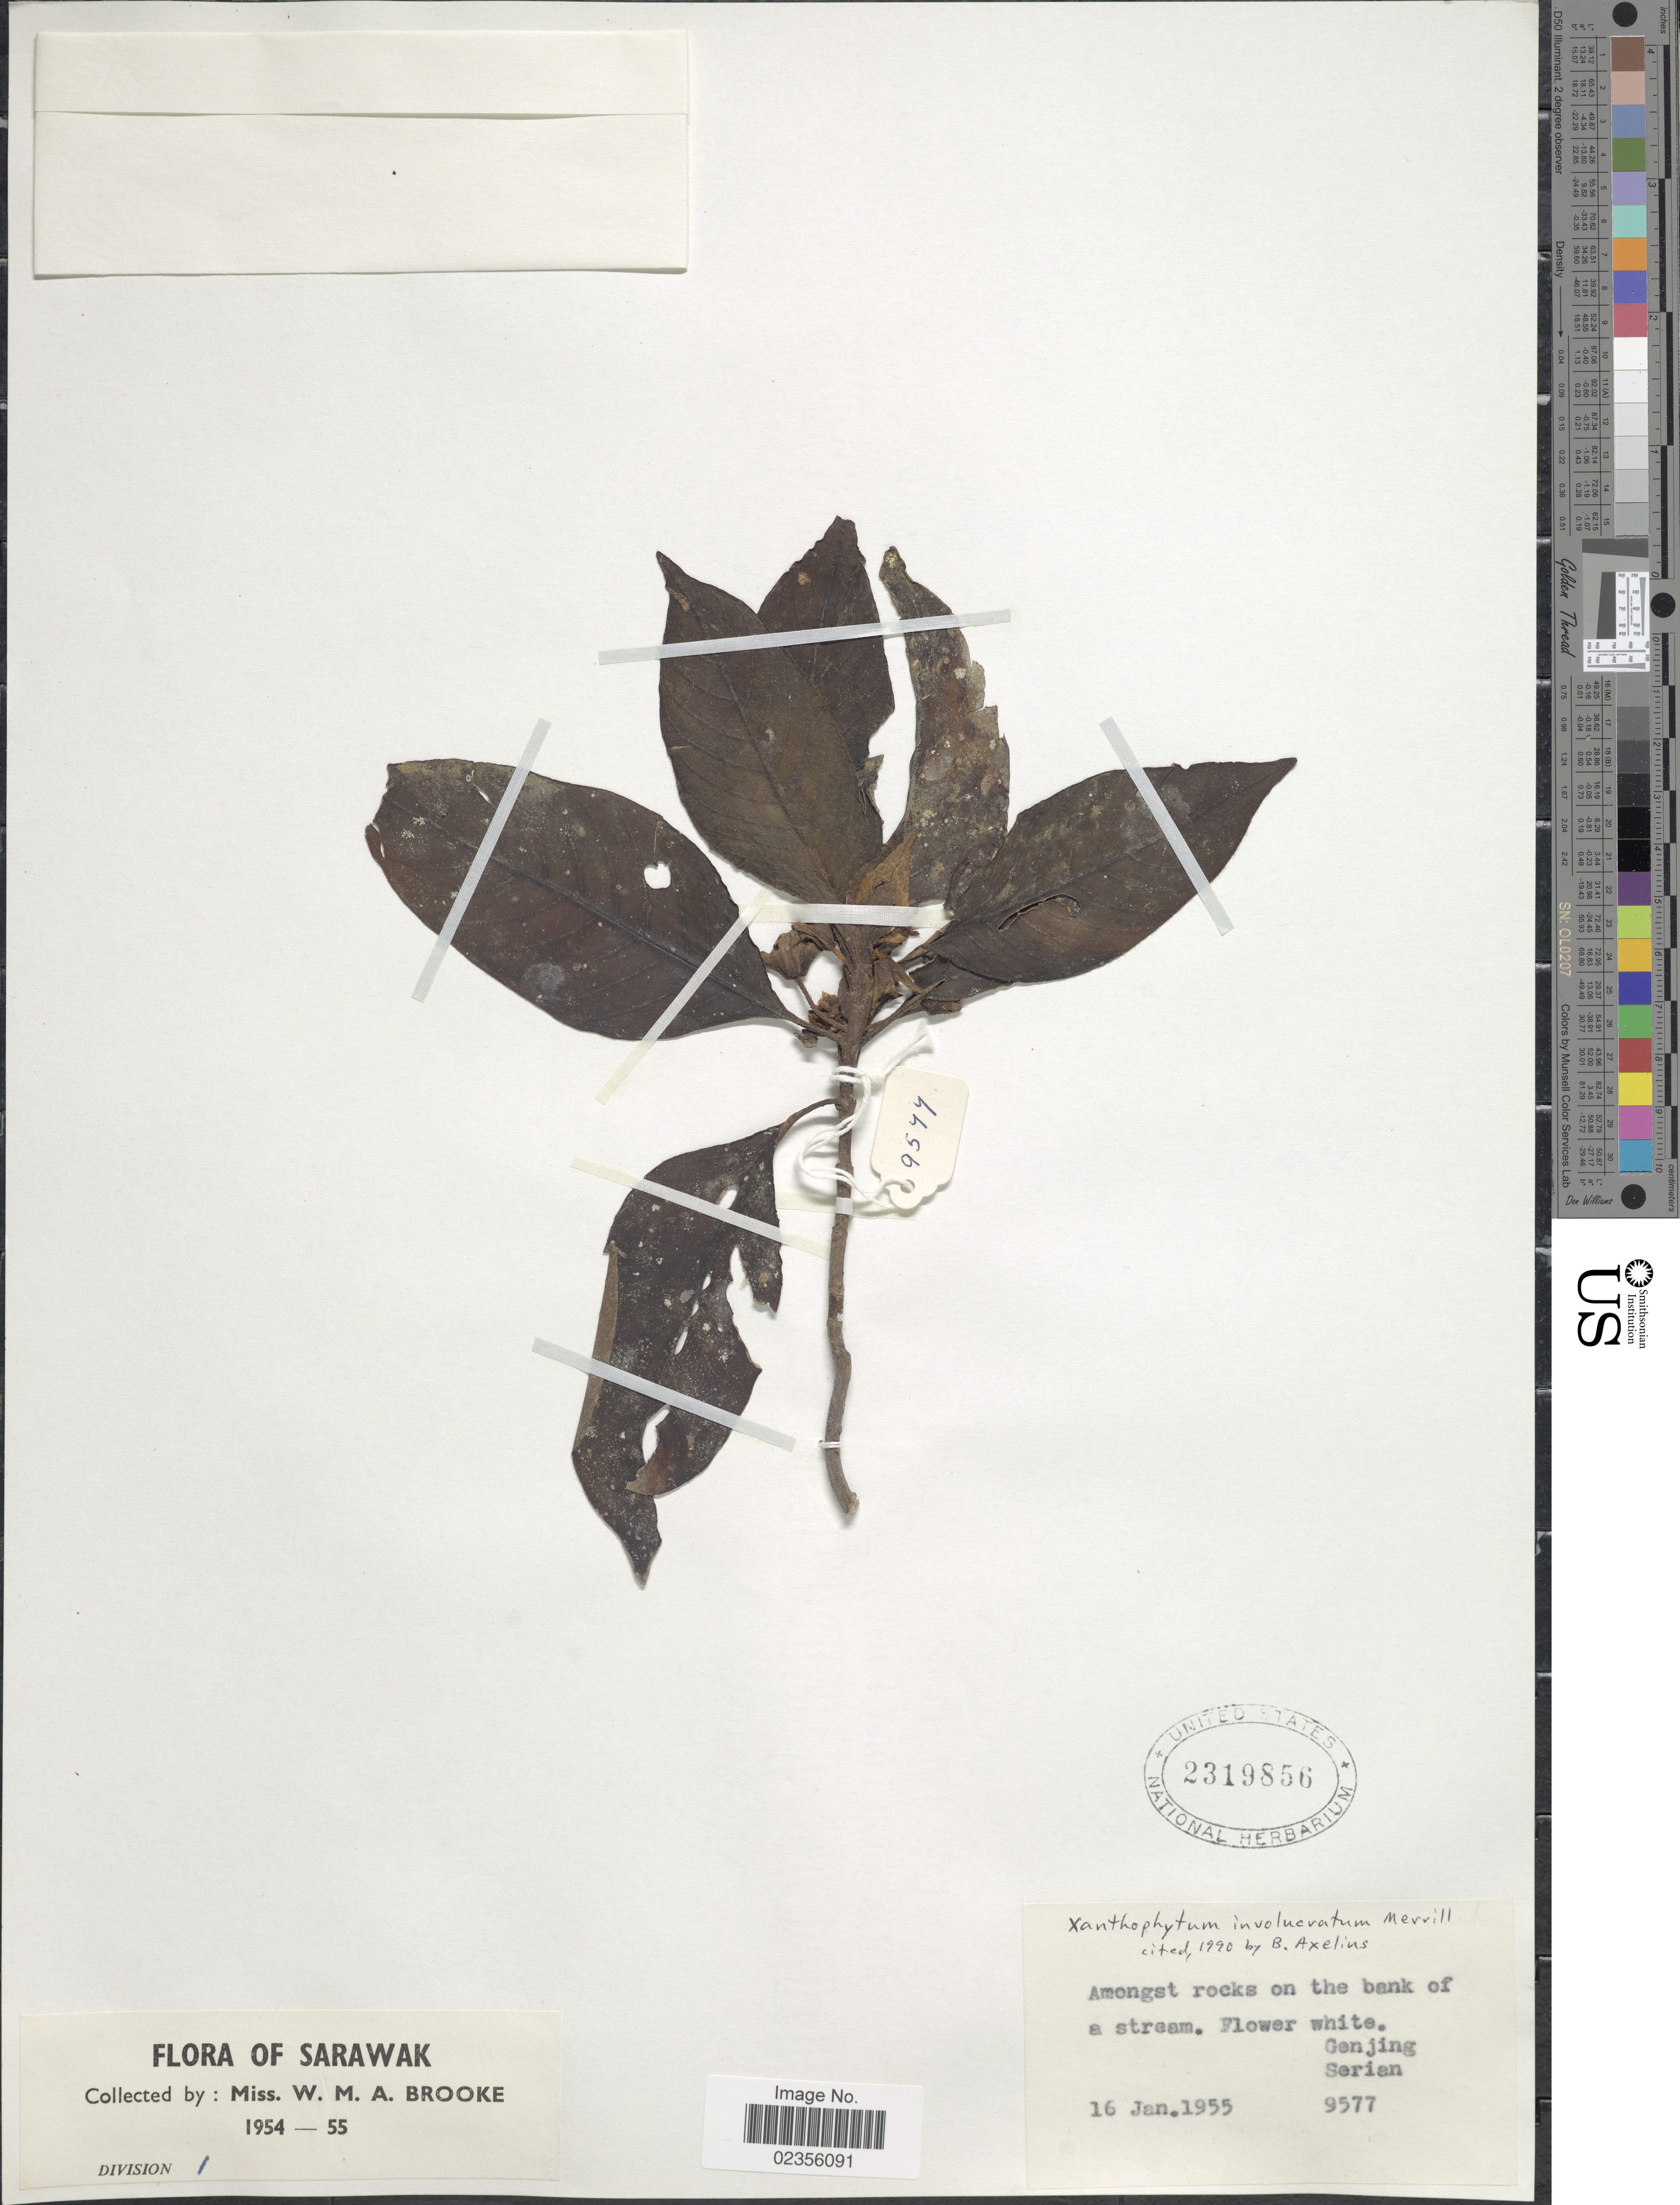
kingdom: Plantae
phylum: Tracheophyta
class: Magnoliopsida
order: Gentianales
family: Rubiaceae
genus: Xanthophytum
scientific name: Xanthophytum involucratum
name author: Merr.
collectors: W. Brooke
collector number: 9577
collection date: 1955-01-16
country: Malaysia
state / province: Sarawak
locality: Amongst rocks on the bank of a stream. Genjing. Serian. Division 1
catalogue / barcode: US 2319856